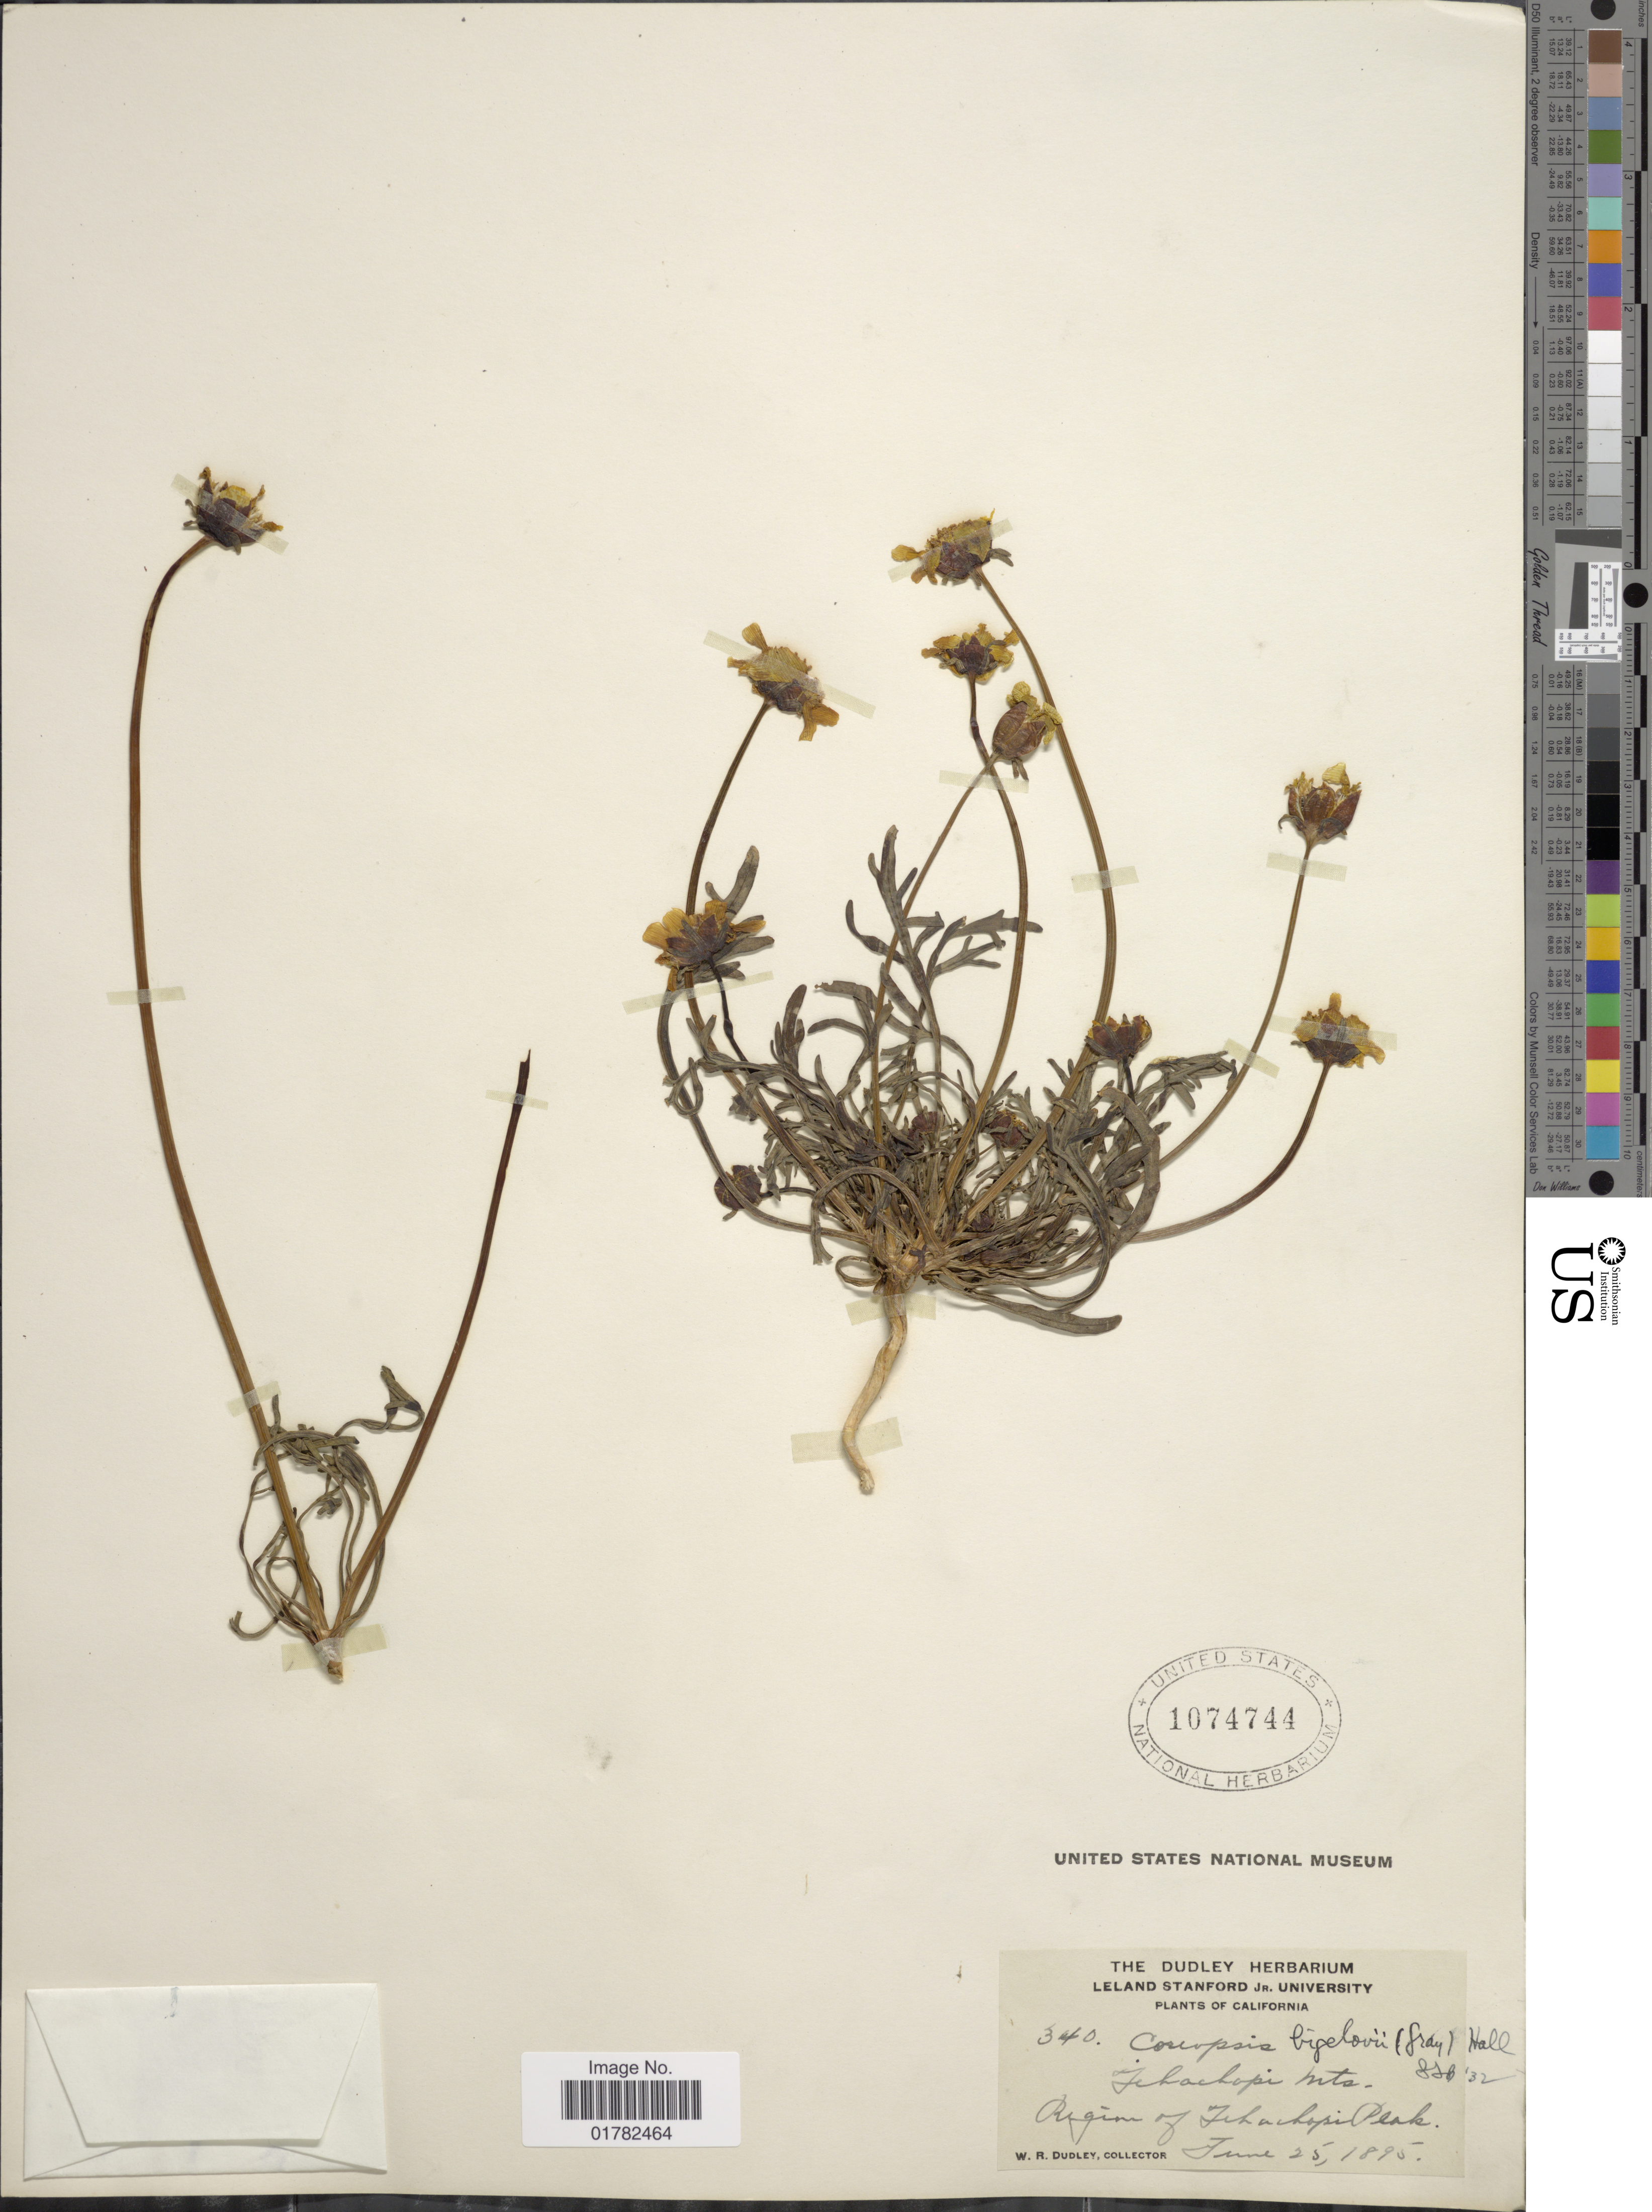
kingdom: Plantae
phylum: Tracheophyta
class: Magnoliopsida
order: Asterales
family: Asteraceae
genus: Coreopsis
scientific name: Coreopsis bigelovii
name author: (A. Gray) Voss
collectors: W. Dudley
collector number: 340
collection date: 1895-06-25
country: United States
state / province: California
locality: Tehachapi Mts., Region of Tehachapi Peak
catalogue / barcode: US 1074744